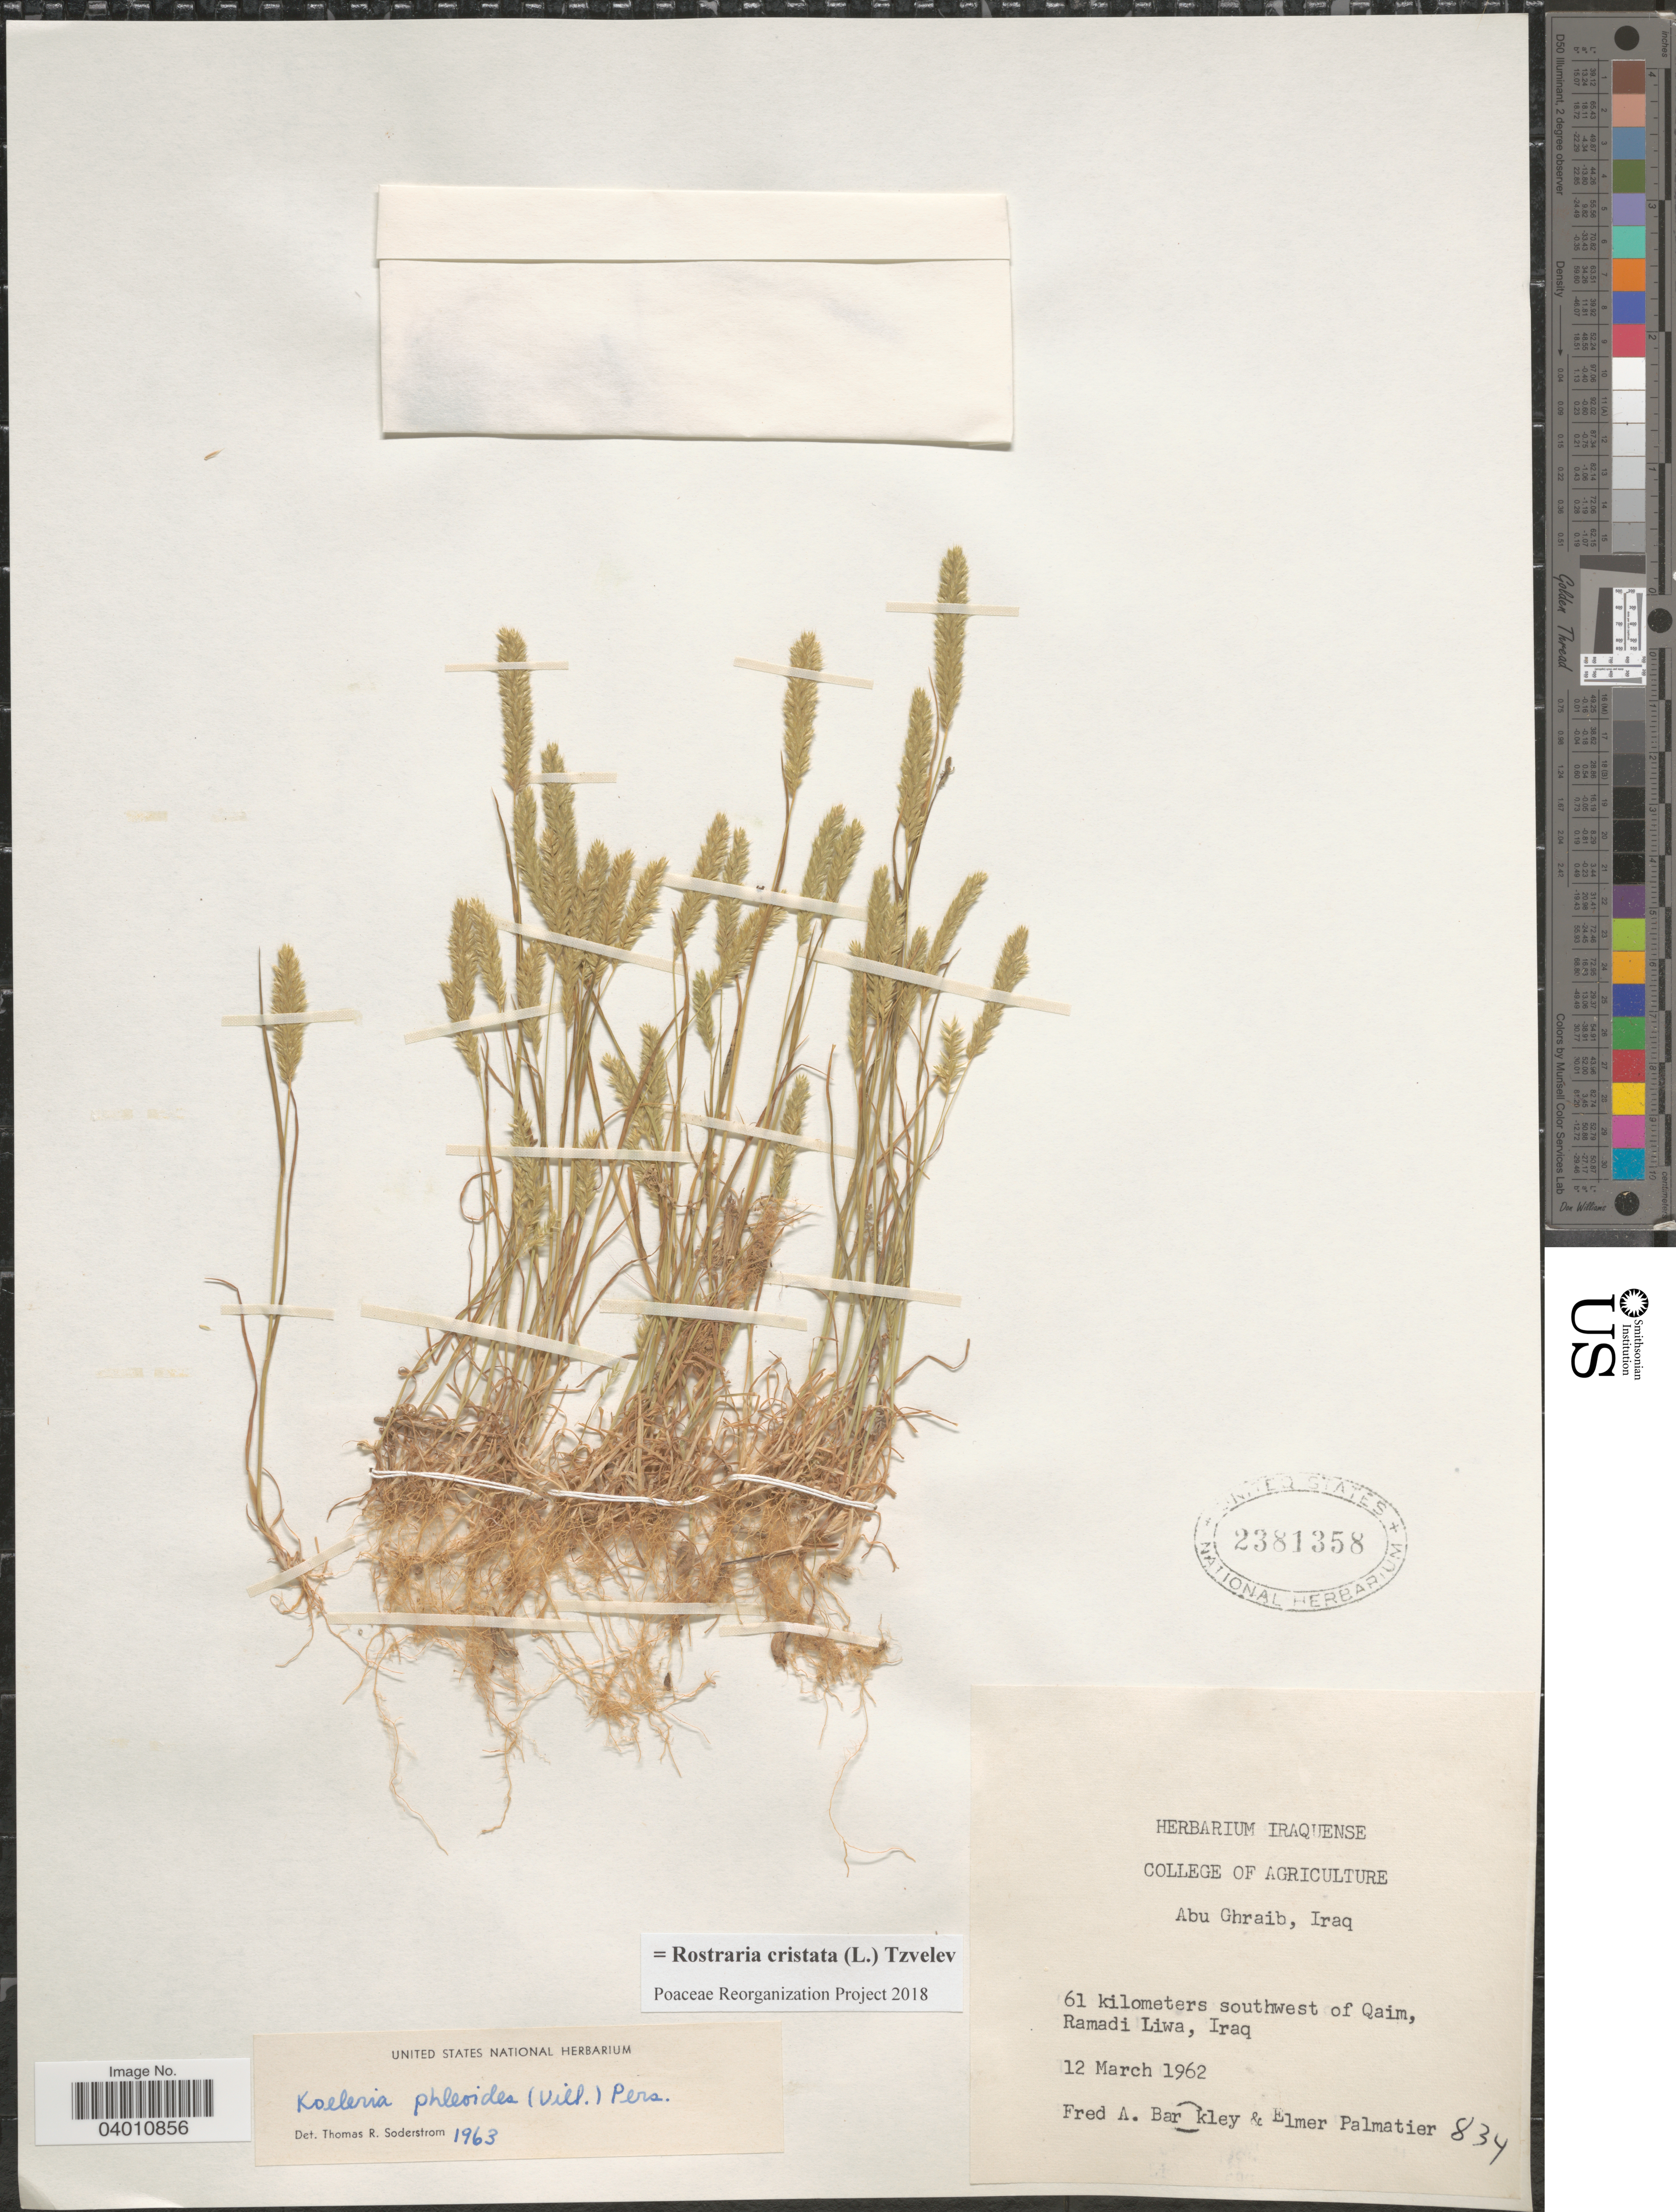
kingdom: Plantae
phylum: Tracheophyta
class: Liliopsida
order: Poales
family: Poaceae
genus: Rostraria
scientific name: Rostraria cristata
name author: (L.) Tzvelev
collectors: F. A. Barkley & E. Palmatier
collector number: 834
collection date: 1962-03-12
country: Iraq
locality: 61 kilometers southwest of Qaim, Ramadi Liwa.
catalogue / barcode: US 2381358